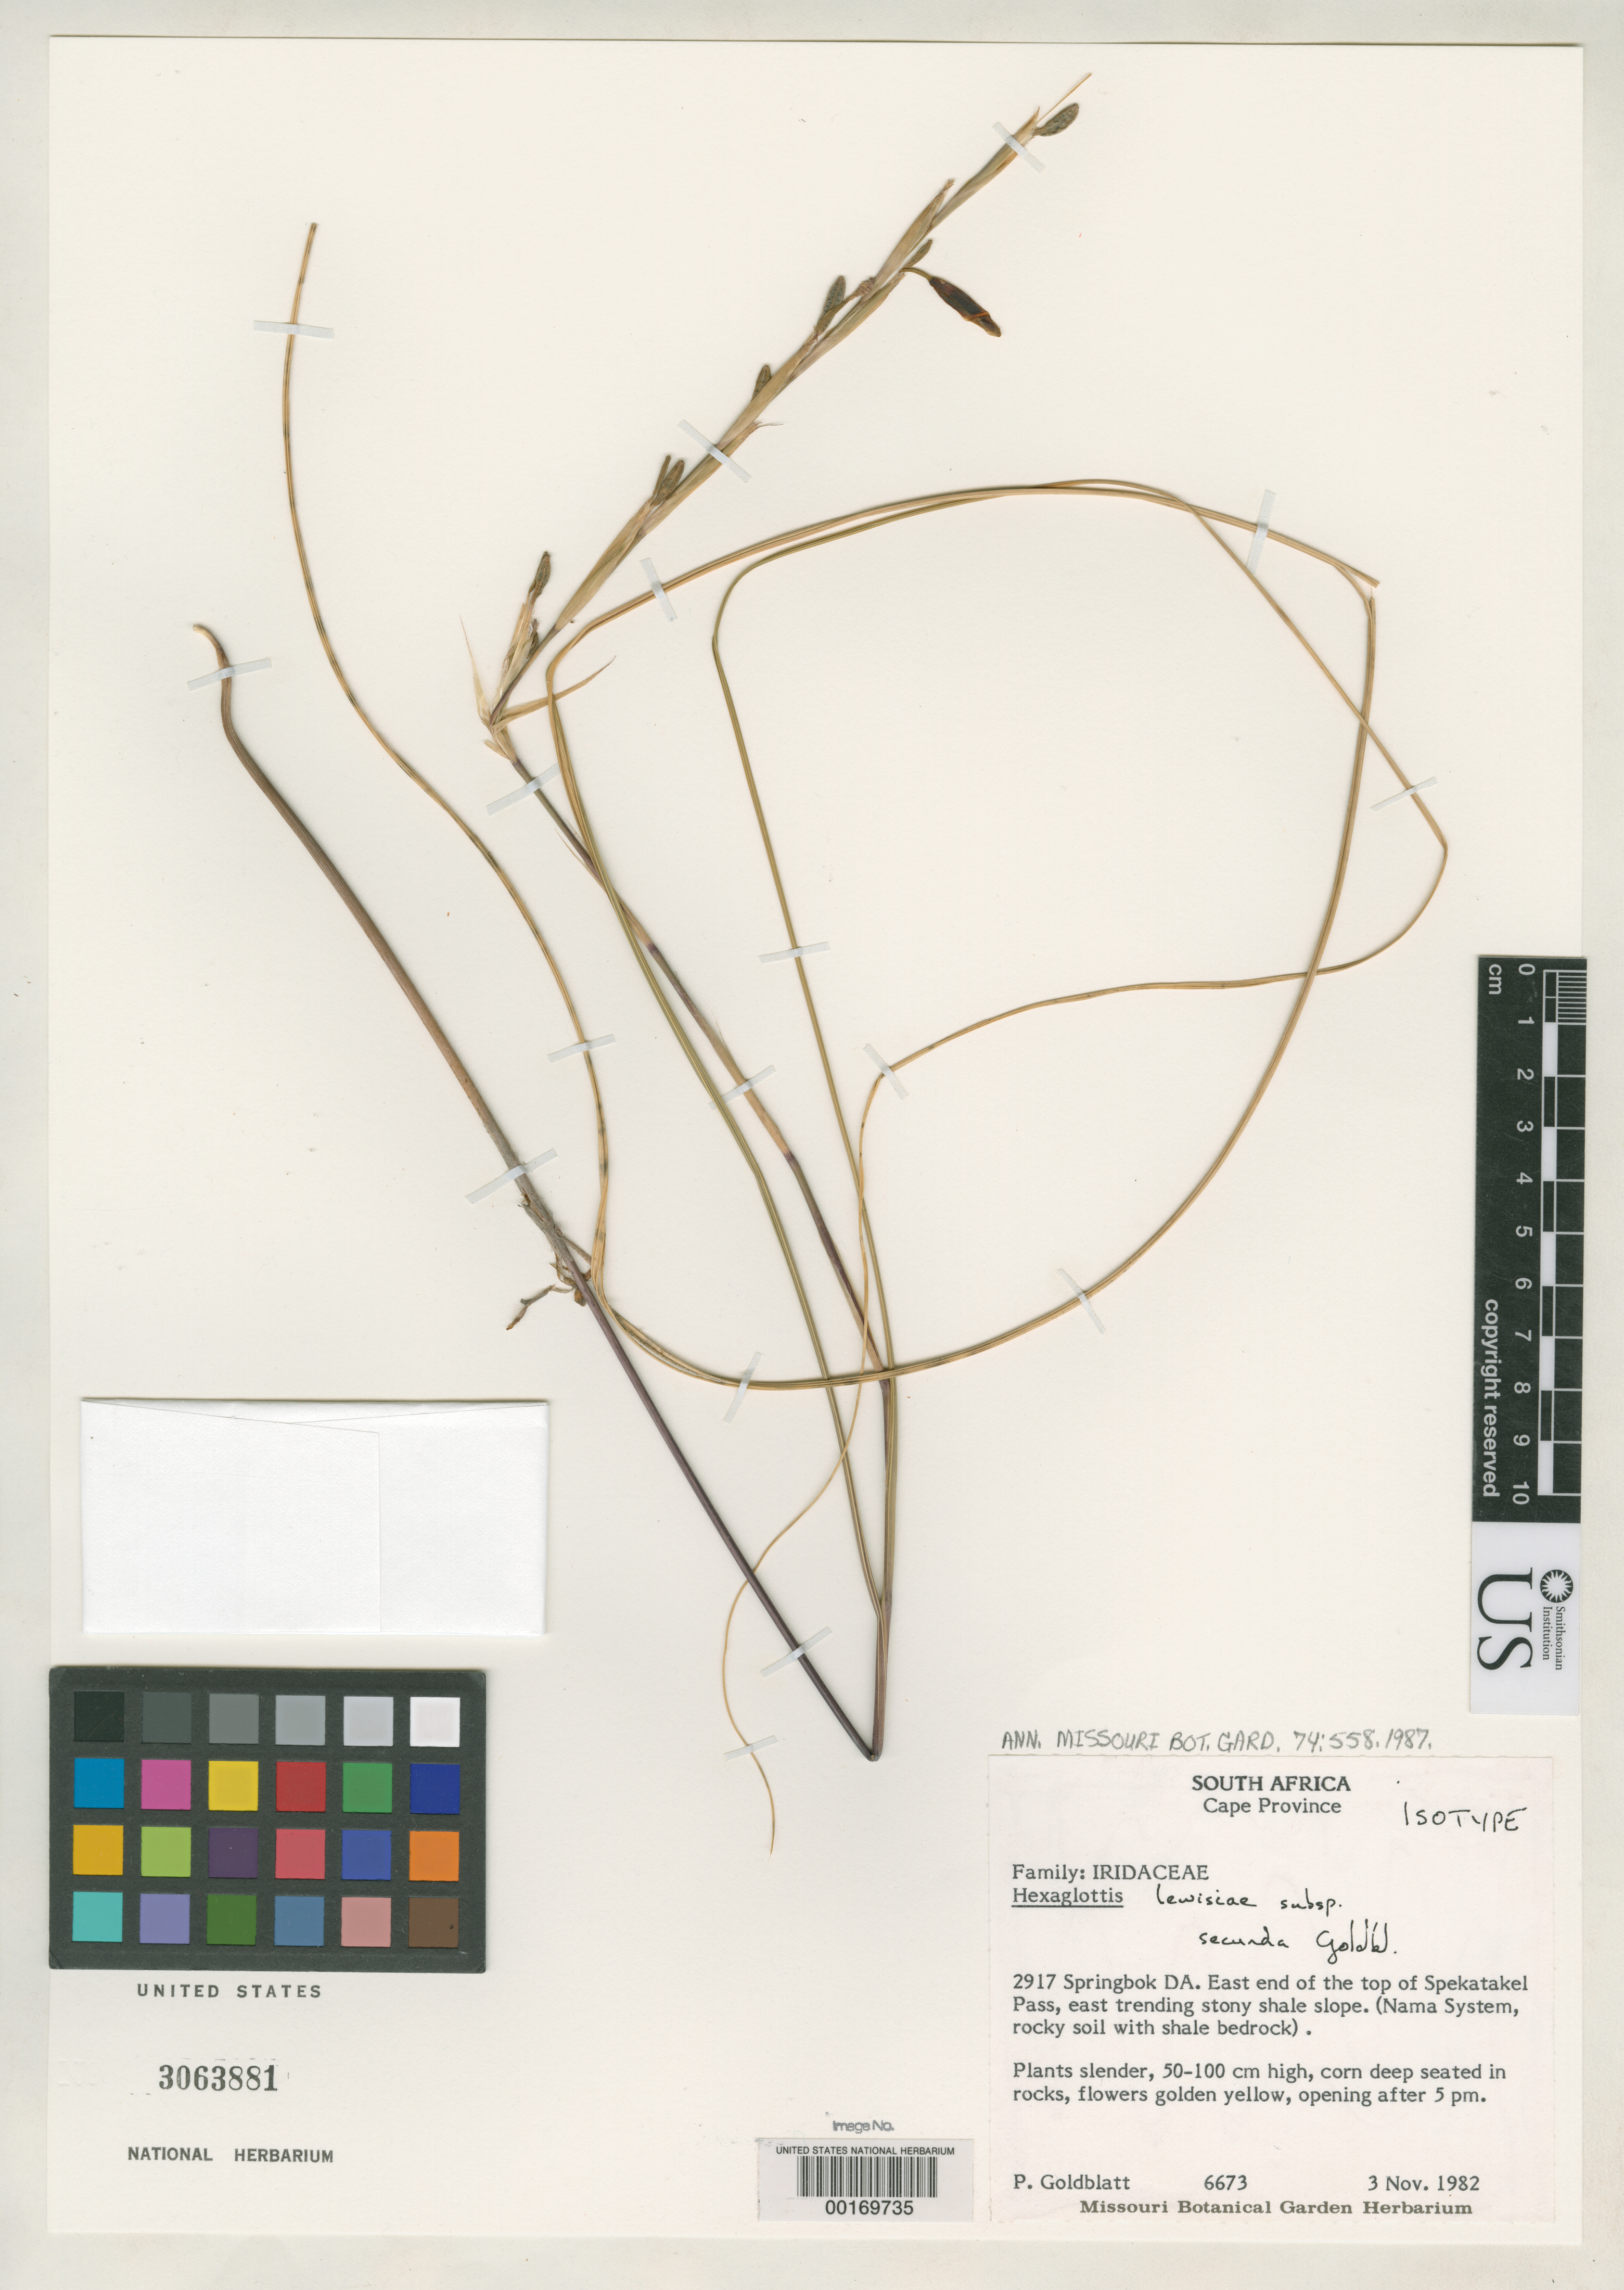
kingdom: Plantae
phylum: Tracheophyta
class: Liliopsida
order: Asparagales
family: Iridaceae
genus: Hexaglottis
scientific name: Hexaglottis lewisicae subsp. secunda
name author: Goldblatt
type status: Isotype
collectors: P. Goldblatt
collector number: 6673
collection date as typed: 03 Nov 1982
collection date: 1982-11-03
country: South Africa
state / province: Northern Cape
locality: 29.17 Springbokda, E end of top of Spekatakel pass, E trending stony shale slope.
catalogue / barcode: US 3063881